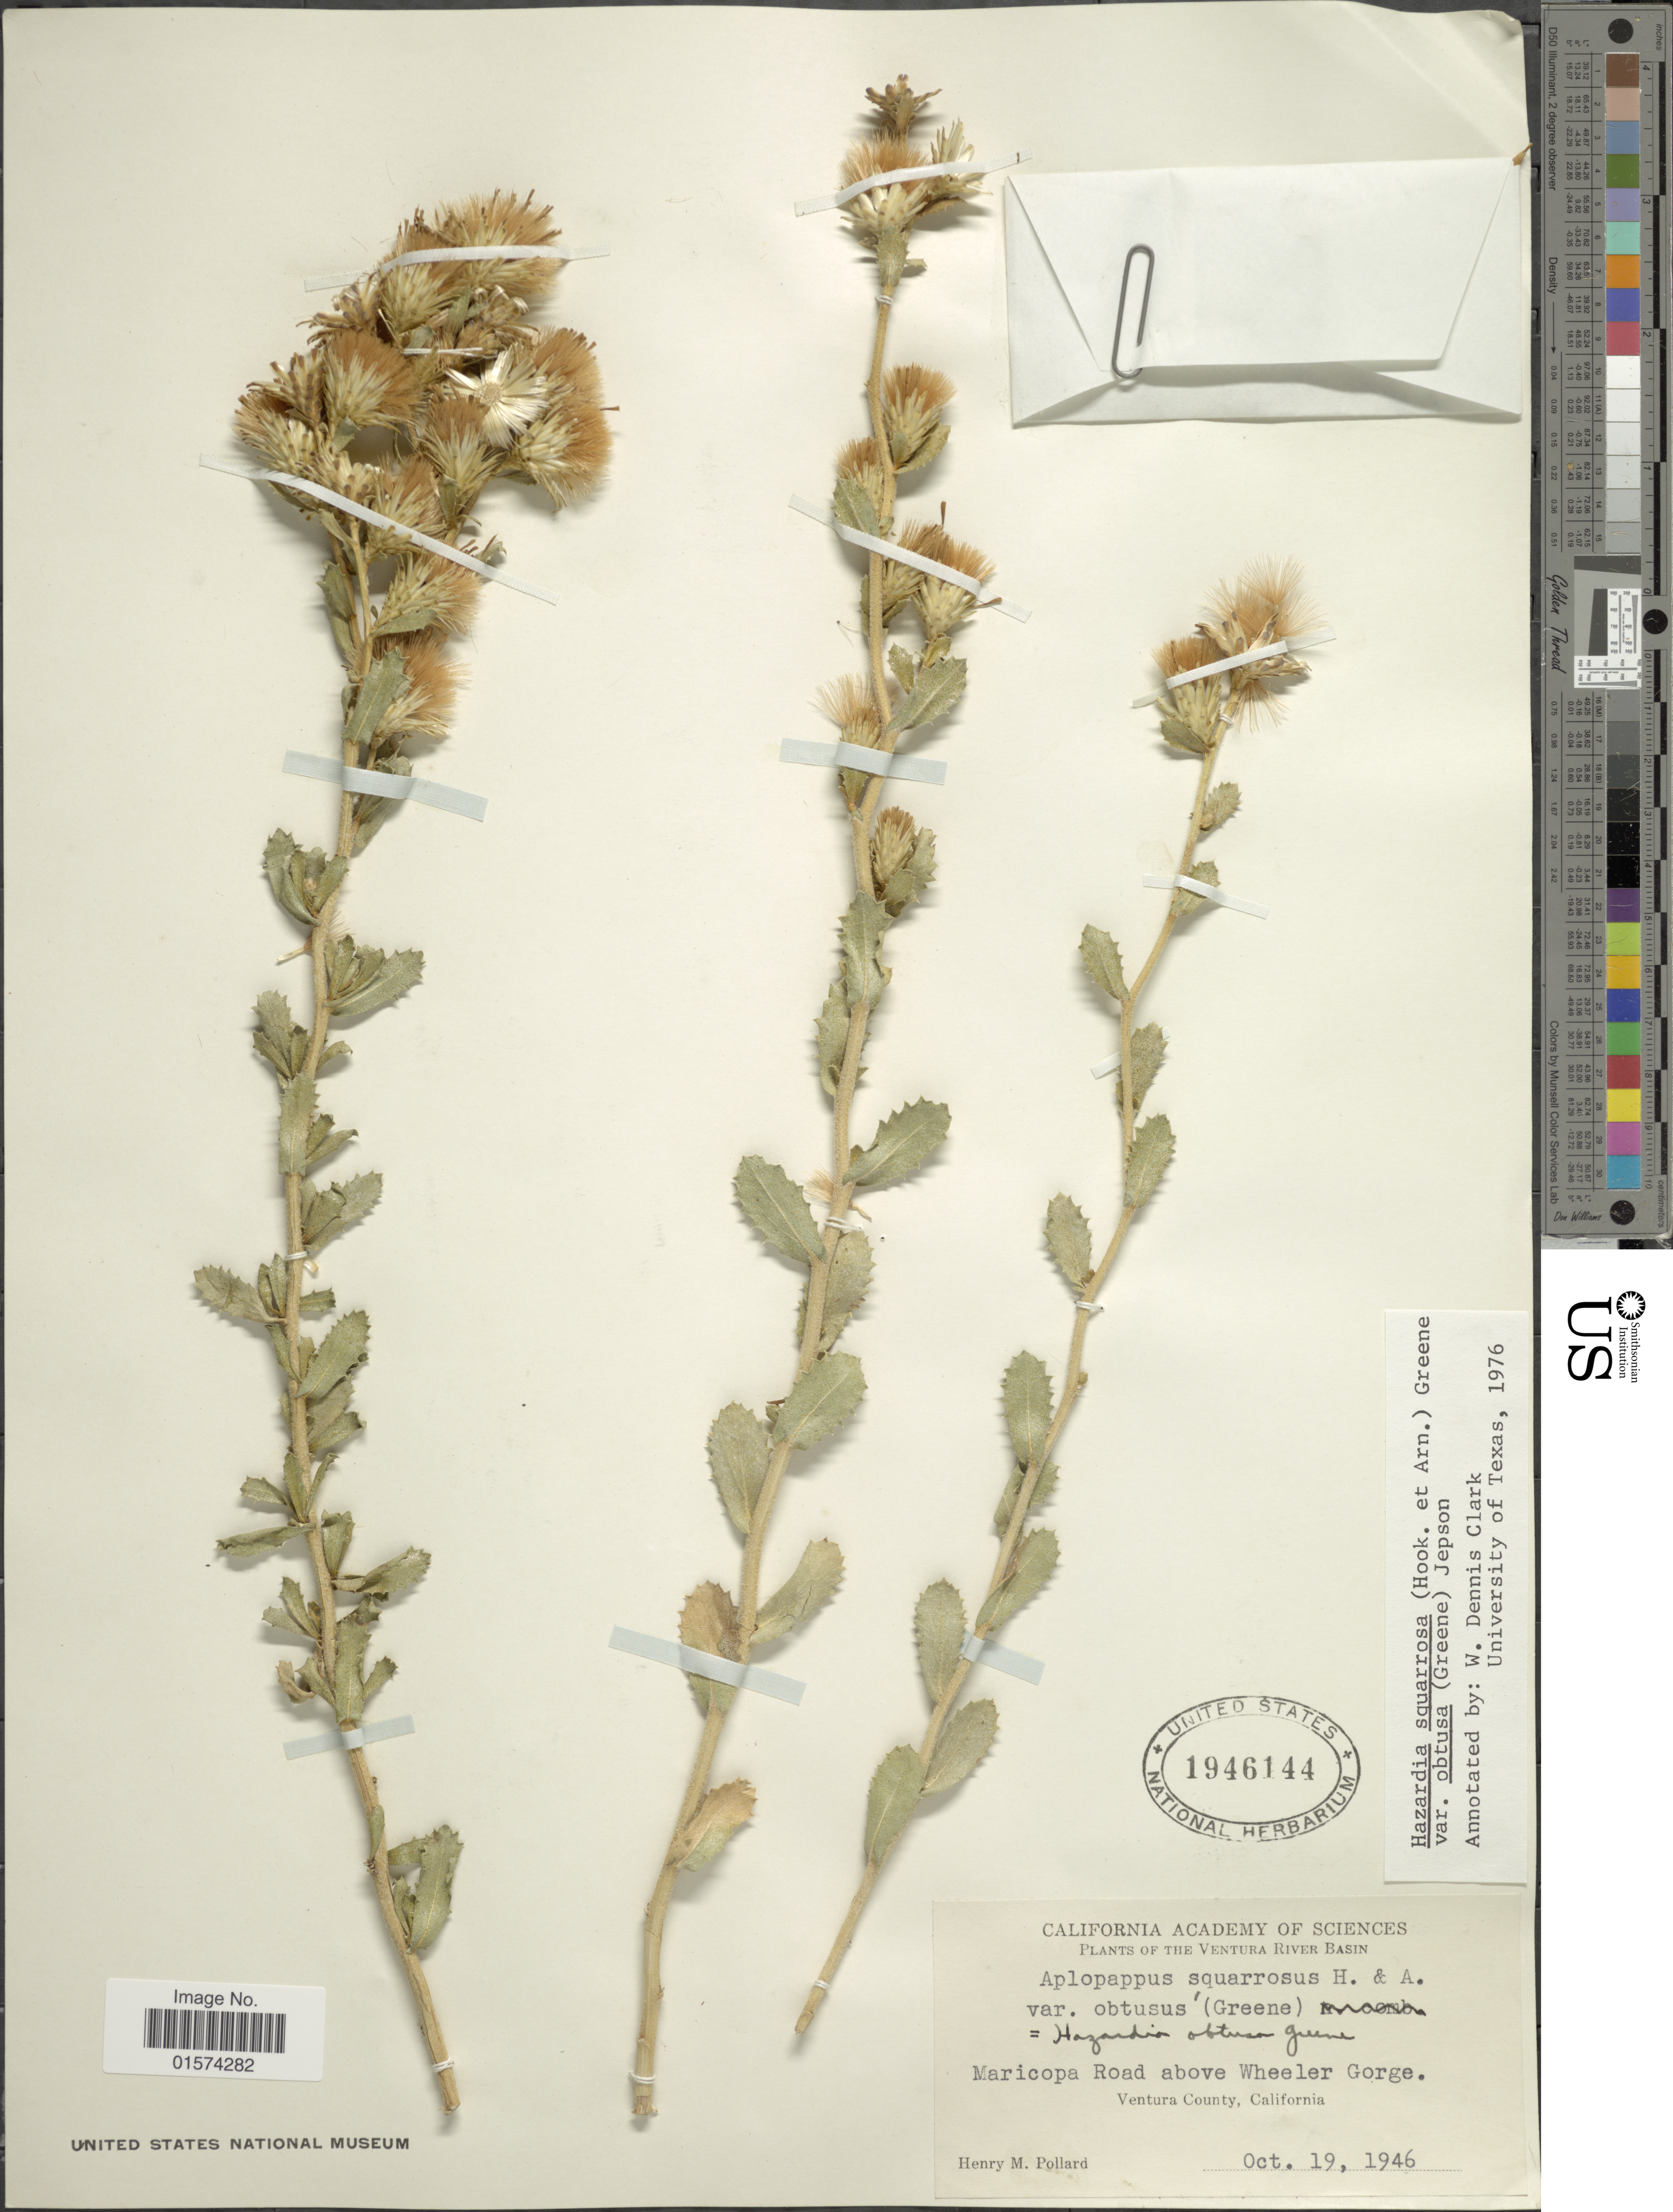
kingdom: Plantae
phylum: Tracheophyta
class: Magnoliopsida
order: Asterales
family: Asteraceae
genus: Hazardia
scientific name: Hazardia squarrosa var. obtusa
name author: Jepson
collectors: H. M. Pollard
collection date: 1946-10-19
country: United States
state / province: California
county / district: Ventura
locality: The Ventura River Basin, Maricopa Road above Wheeler Gorge, Ventura County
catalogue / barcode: US 1946144